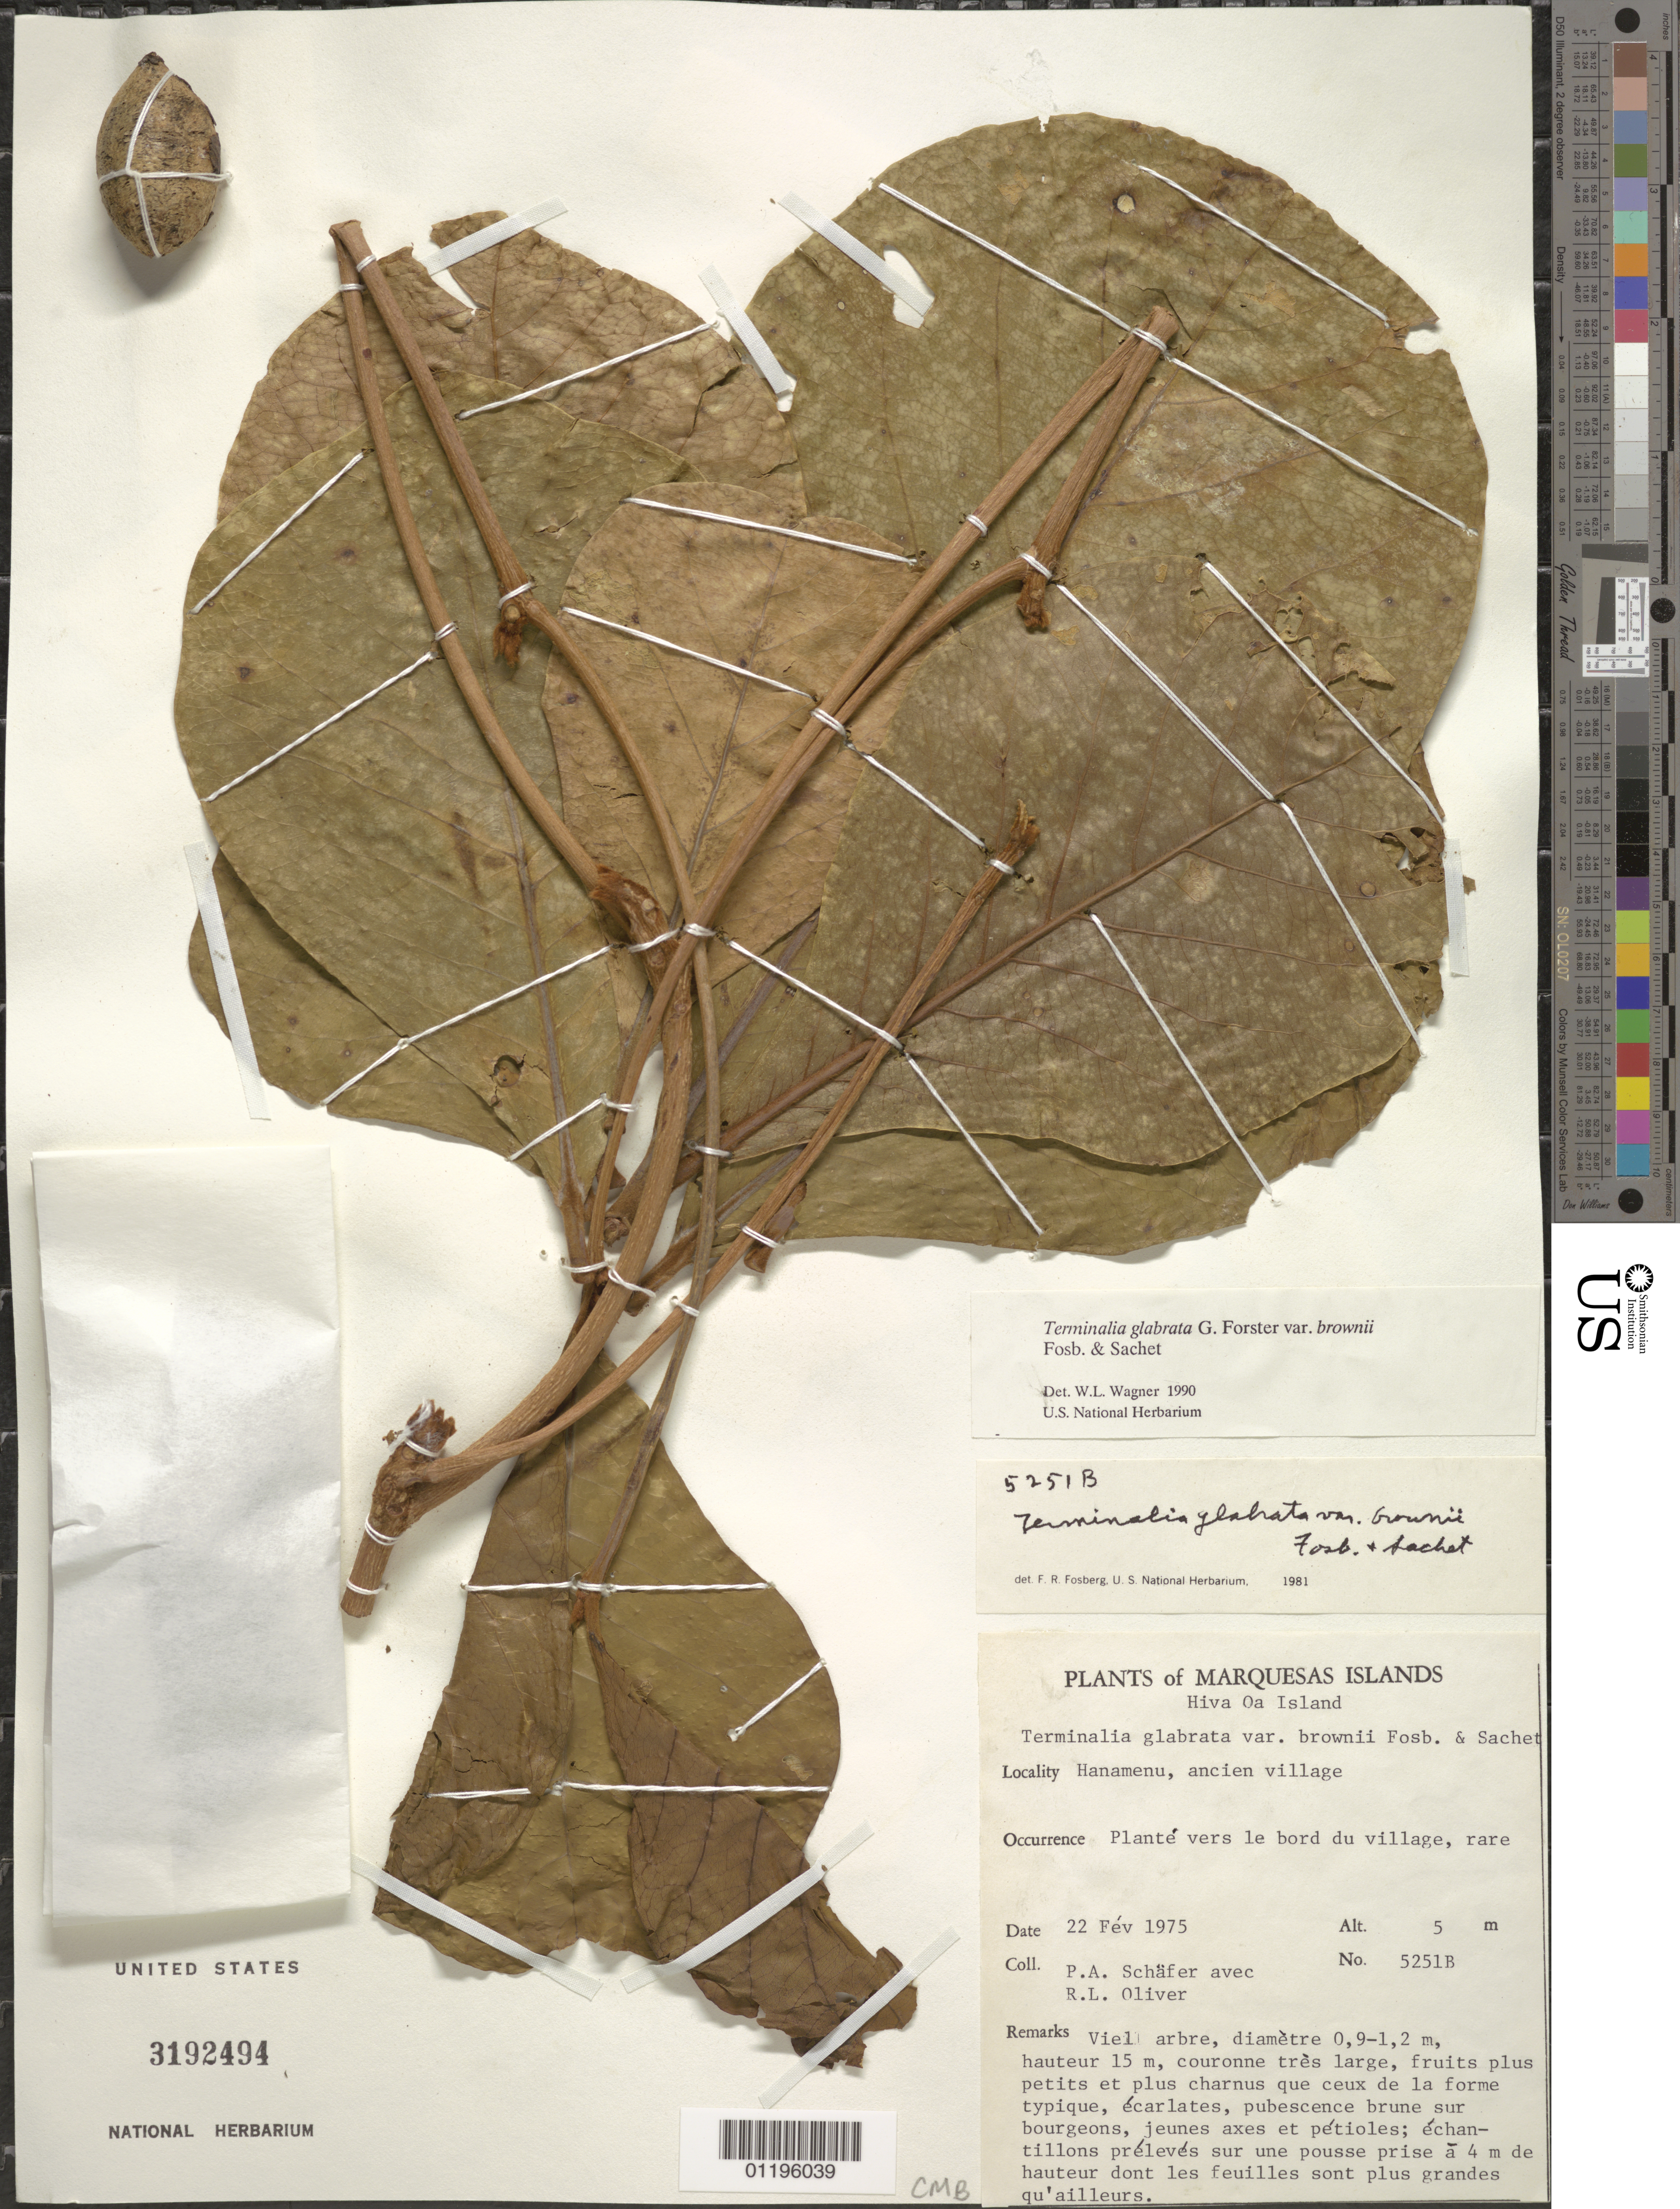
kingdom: Plantae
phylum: Tracheophyta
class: Magnoliopsida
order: Myrtales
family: Combretaceae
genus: Terminalia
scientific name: Terminalia glabrata var. brownii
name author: Fosberg & Sachet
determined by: Wagner, W. L., (BOT), Smithsonian Institution - National Museum of Natural History (UNITED STATES)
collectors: P. A. Schäfer & R. L. Oliver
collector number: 5251B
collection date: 1975-02-22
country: French Polynesia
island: Hiva Oa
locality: Hanamenu, ancien village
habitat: Plantée vers bord du village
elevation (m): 5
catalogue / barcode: US 3192494